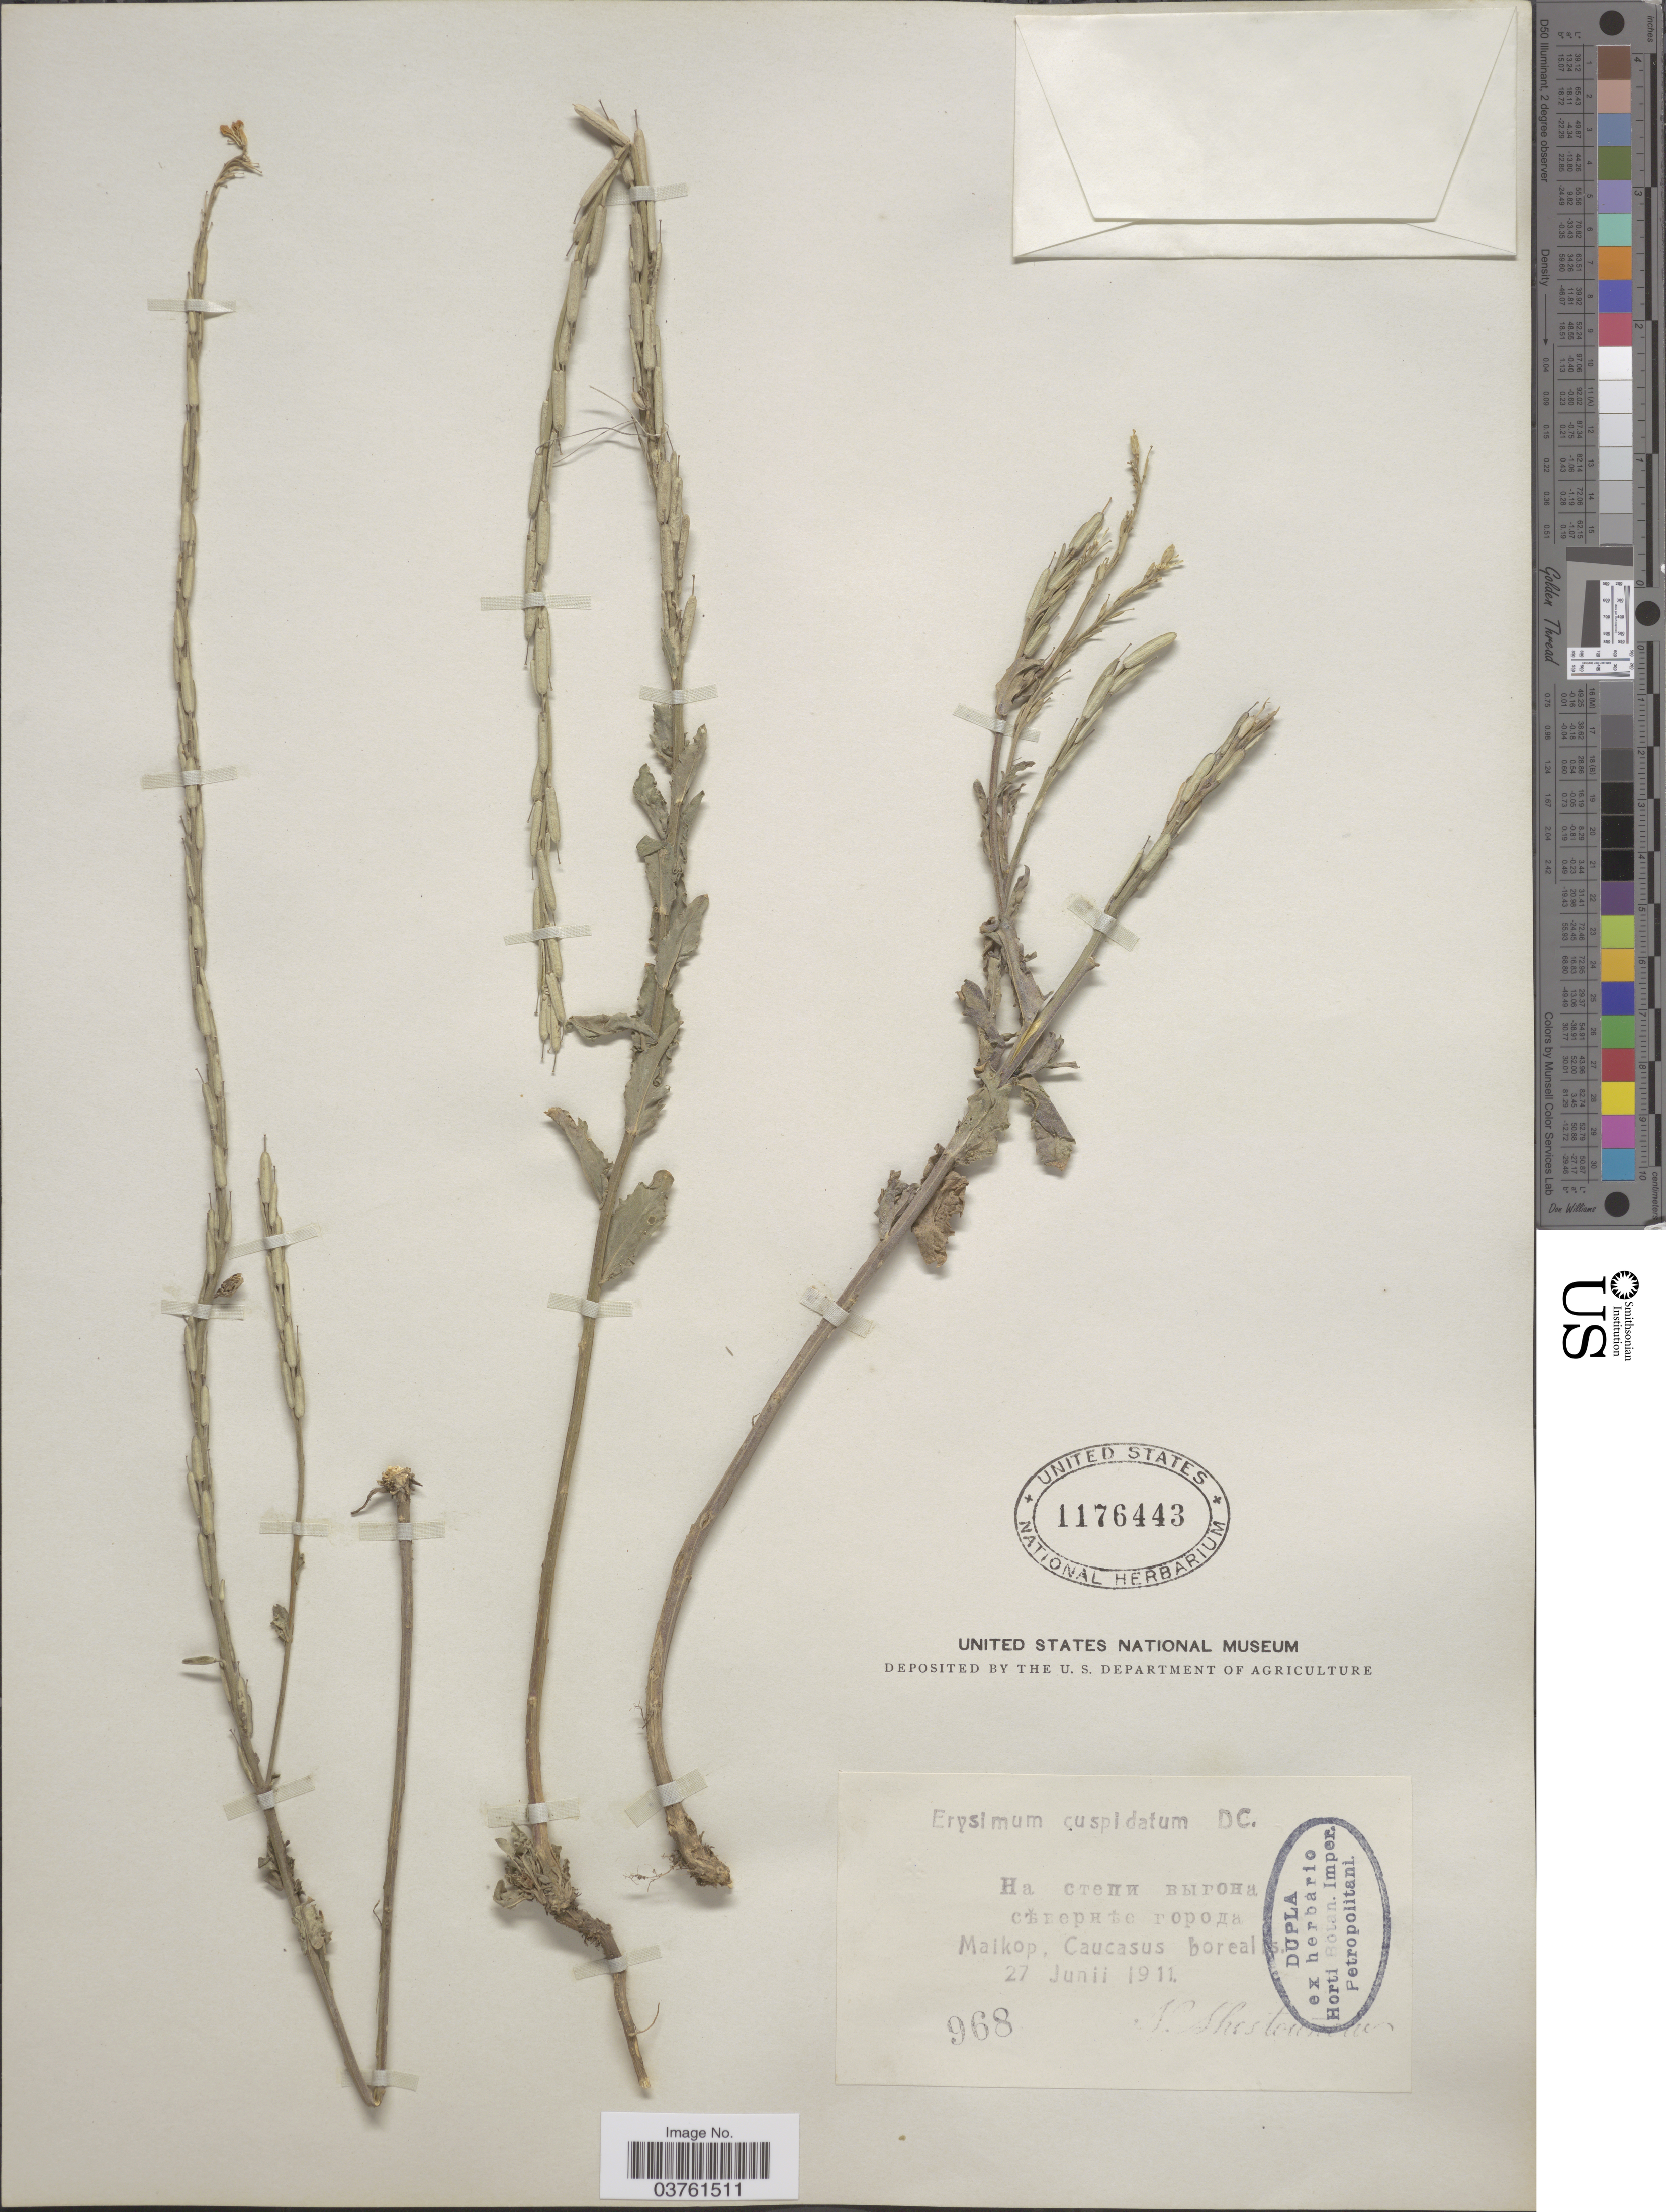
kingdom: Plantae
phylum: Tracheophyta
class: Magnoliopsida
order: Brassicales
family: Brassicaceae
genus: Erysimum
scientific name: Erysimum cuspidatum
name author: (M. Bieb.) DC.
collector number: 968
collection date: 1911-06-27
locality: Maikop [interpreted], Cacasus borealis.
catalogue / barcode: US 1176443